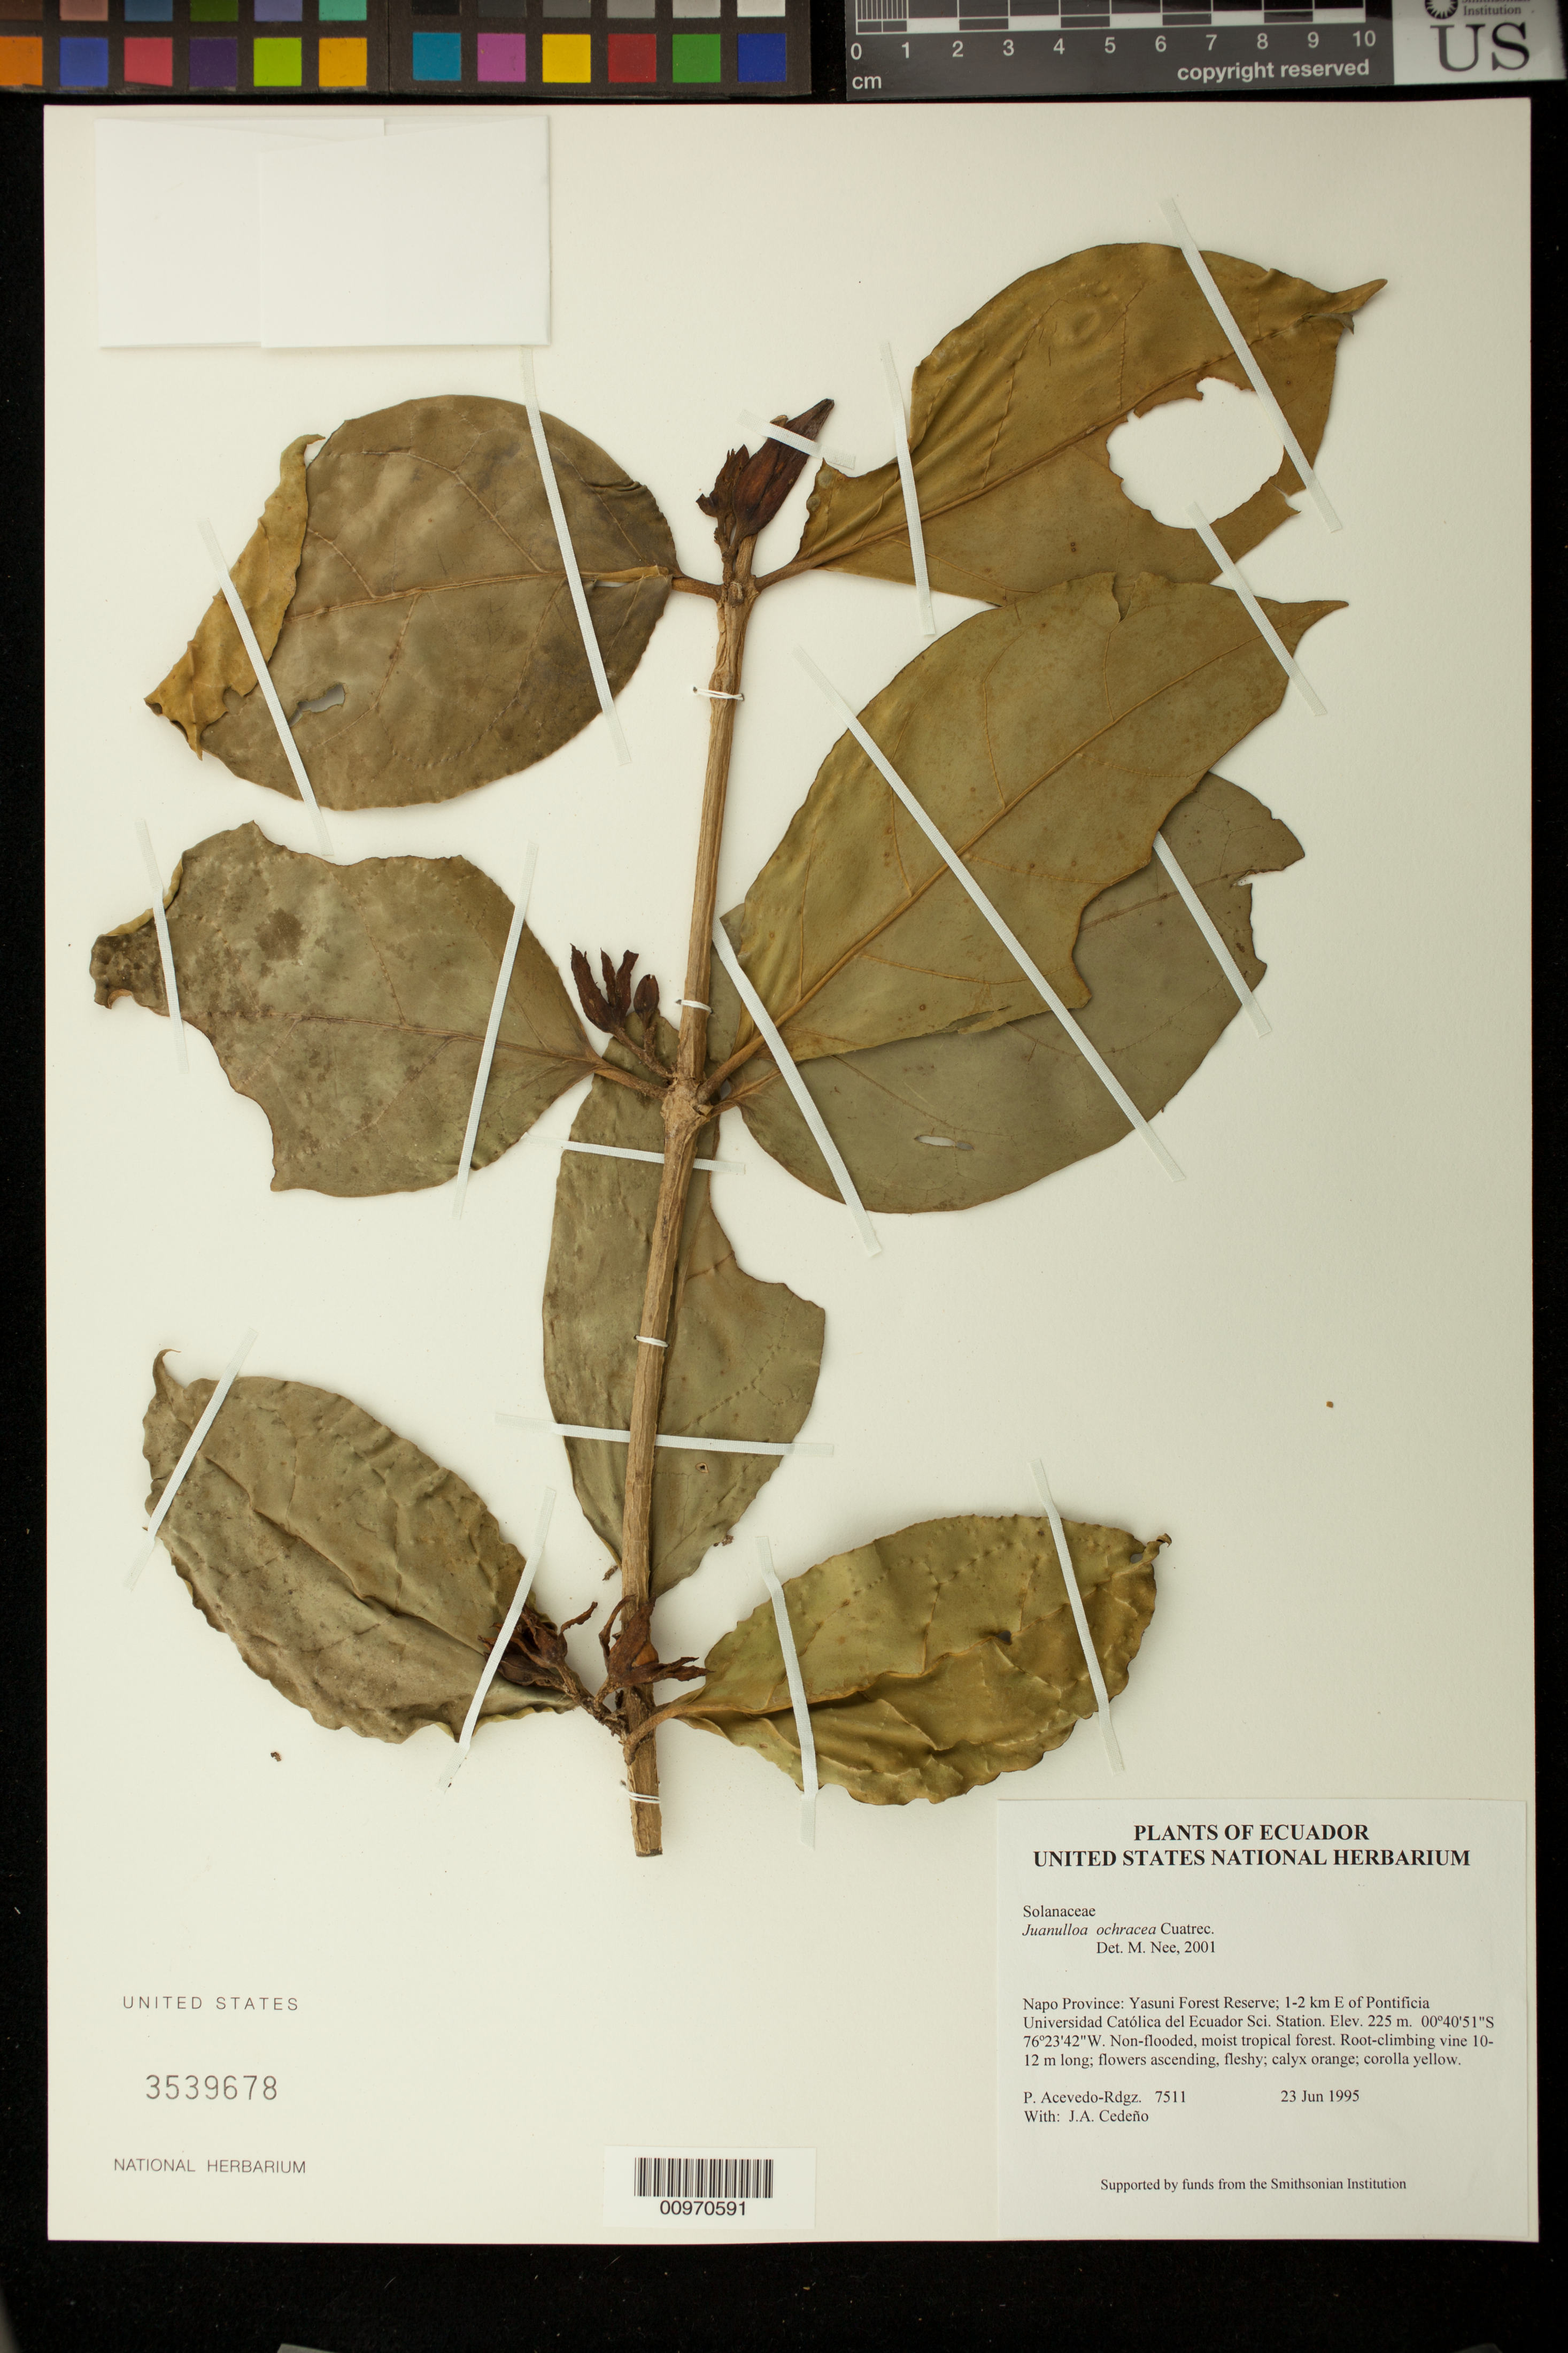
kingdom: Plantae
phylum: Tracheophyta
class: Magnoliopsida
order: Solanales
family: Solanaceae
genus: Juanulloa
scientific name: Juanulloa ochracea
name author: Cuatrec.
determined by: Nee, Michael H.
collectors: P. Acevedo-Rodr. & J. A. Cedeño M.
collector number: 7511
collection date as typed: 23 Jun 1995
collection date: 1995-06-23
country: Ecuador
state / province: Napo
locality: Napo Province: Yasuni Forest Reserve; 1-2 km E of Pontificia Universidad Católica del Ecuador Sci. Station.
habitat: Non-flooded, moist tropical forest.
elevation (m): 225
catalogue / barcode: US 3539678